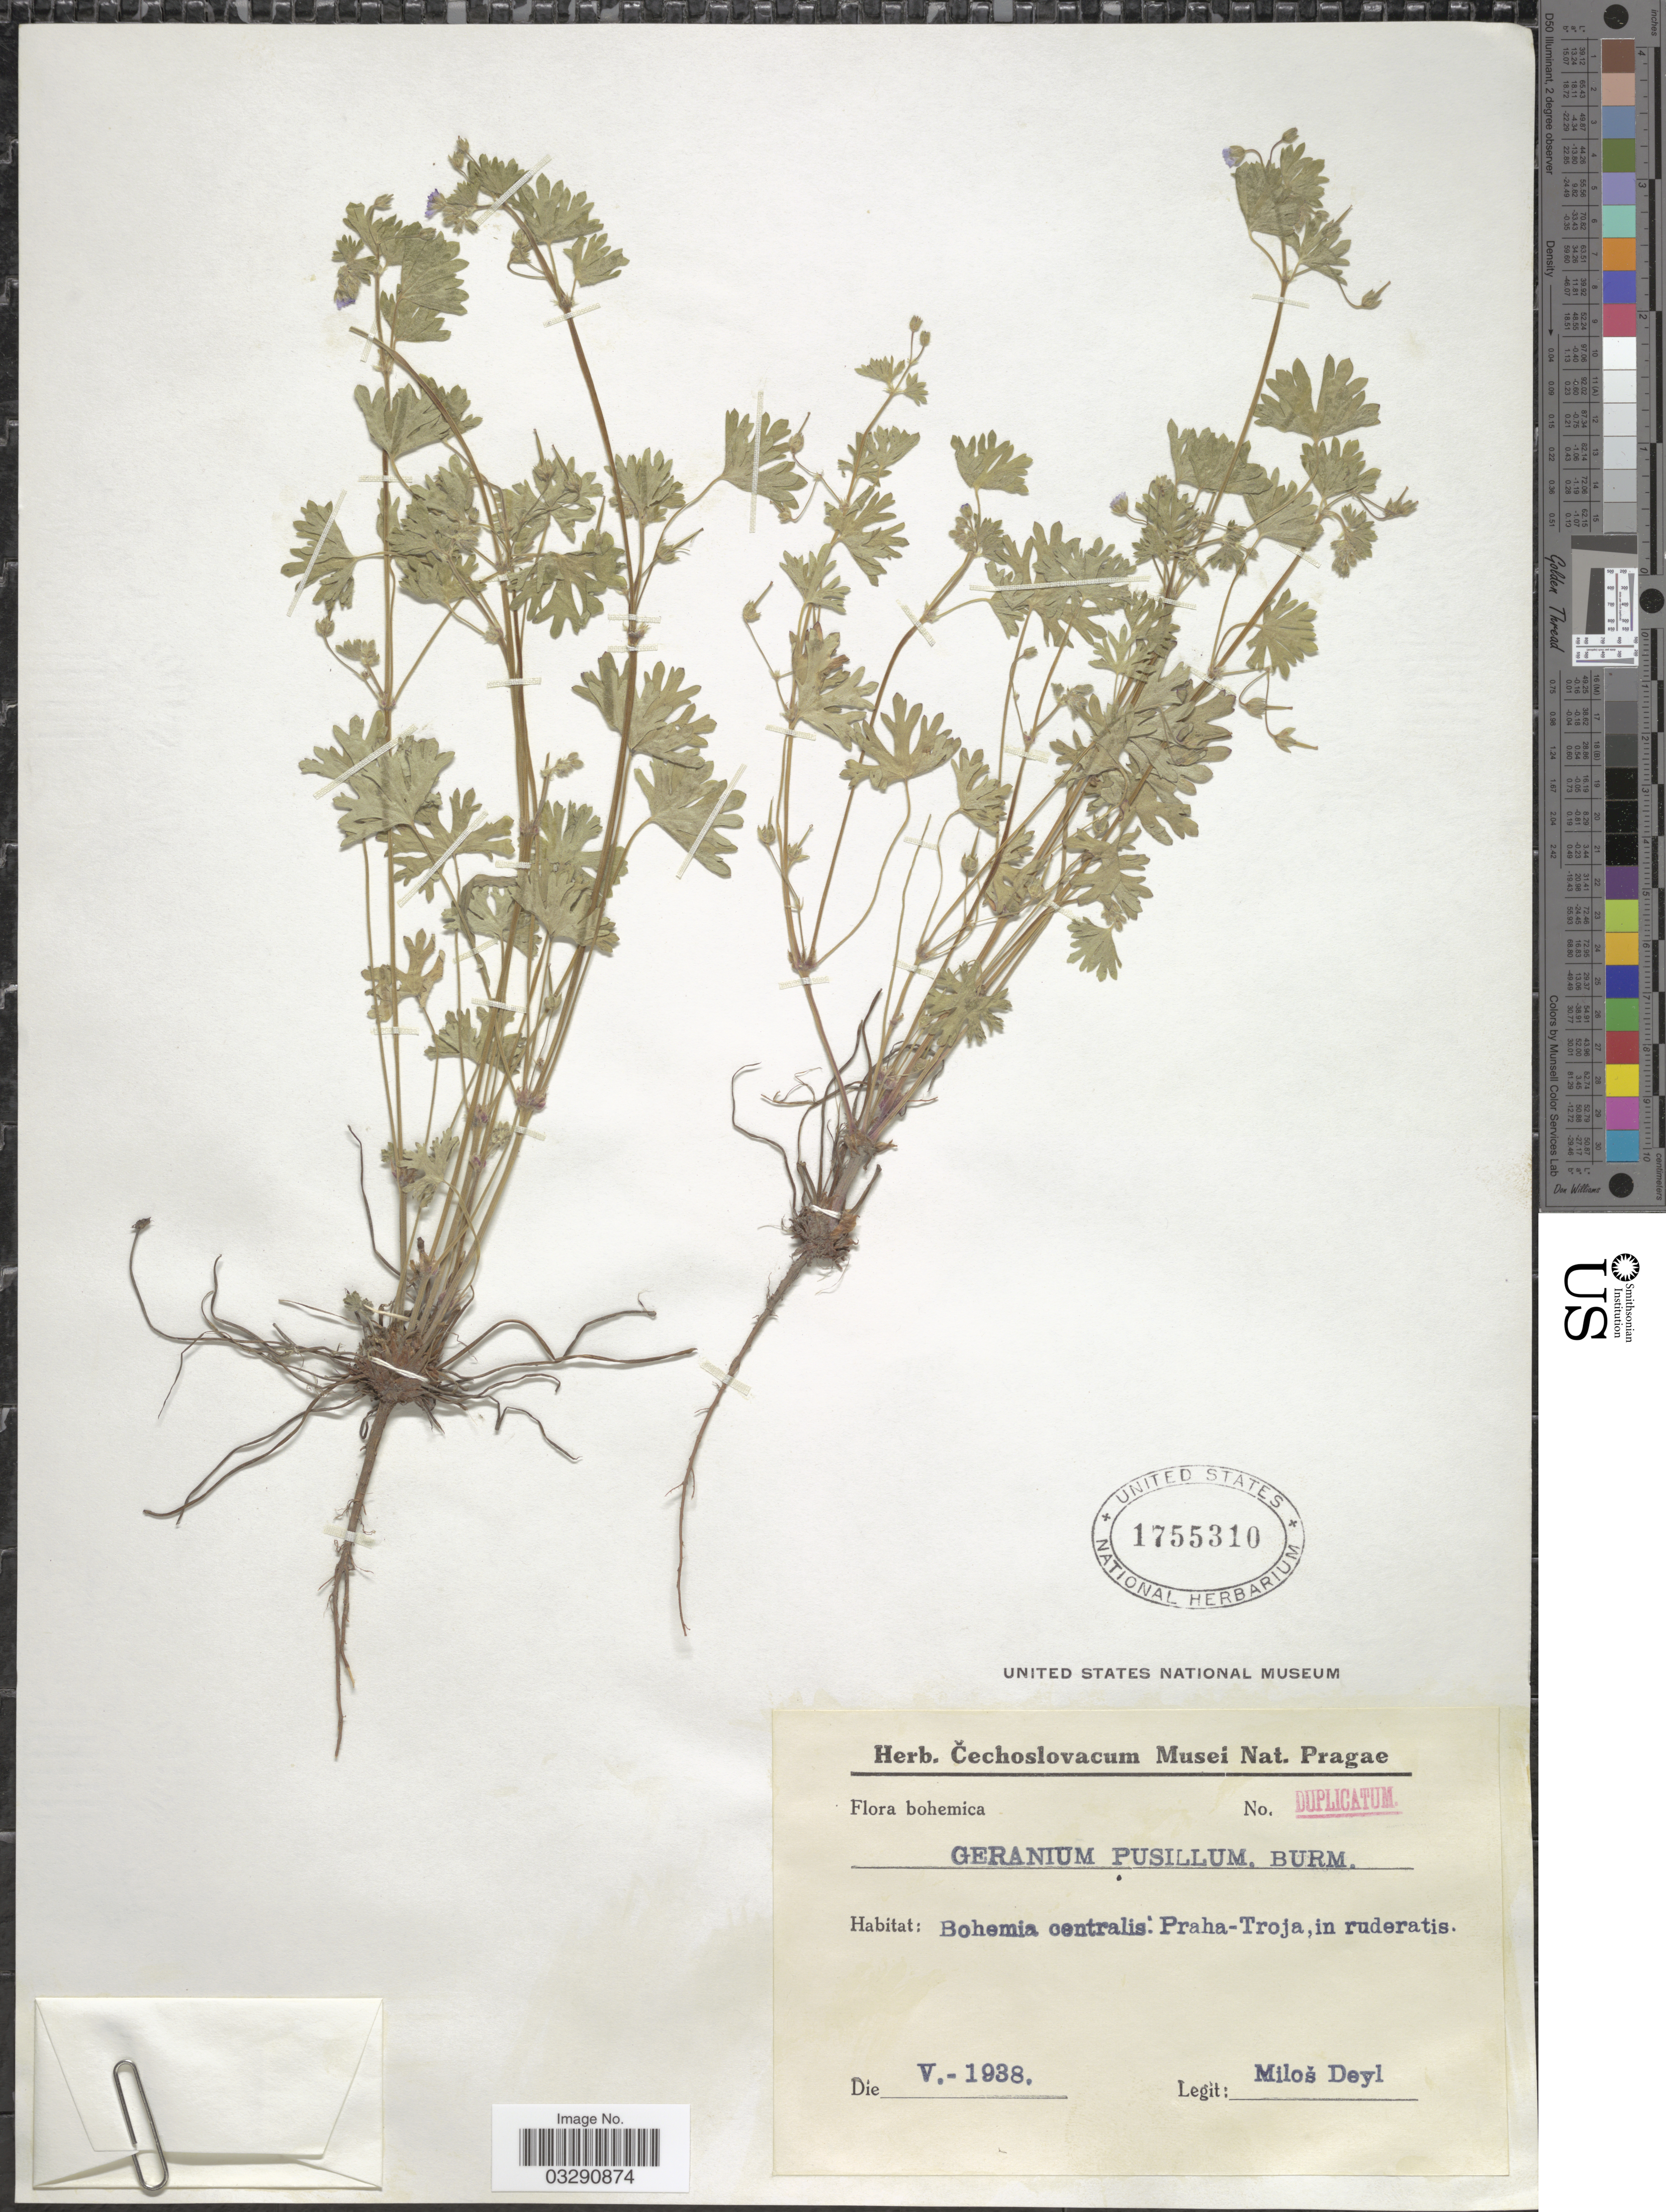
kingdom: Plantae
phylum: Tracheophyta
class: Magnoliopsida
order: Geraniales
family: Geraniaceae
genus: Geranium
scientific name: Geranium pusillum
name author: L.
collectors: M. Deyl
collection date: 1938-05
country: Czechia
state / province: Central Bohemian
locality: Bohemia centralis: Praha-Troja, in ruderatis.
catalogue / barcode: US 1755310